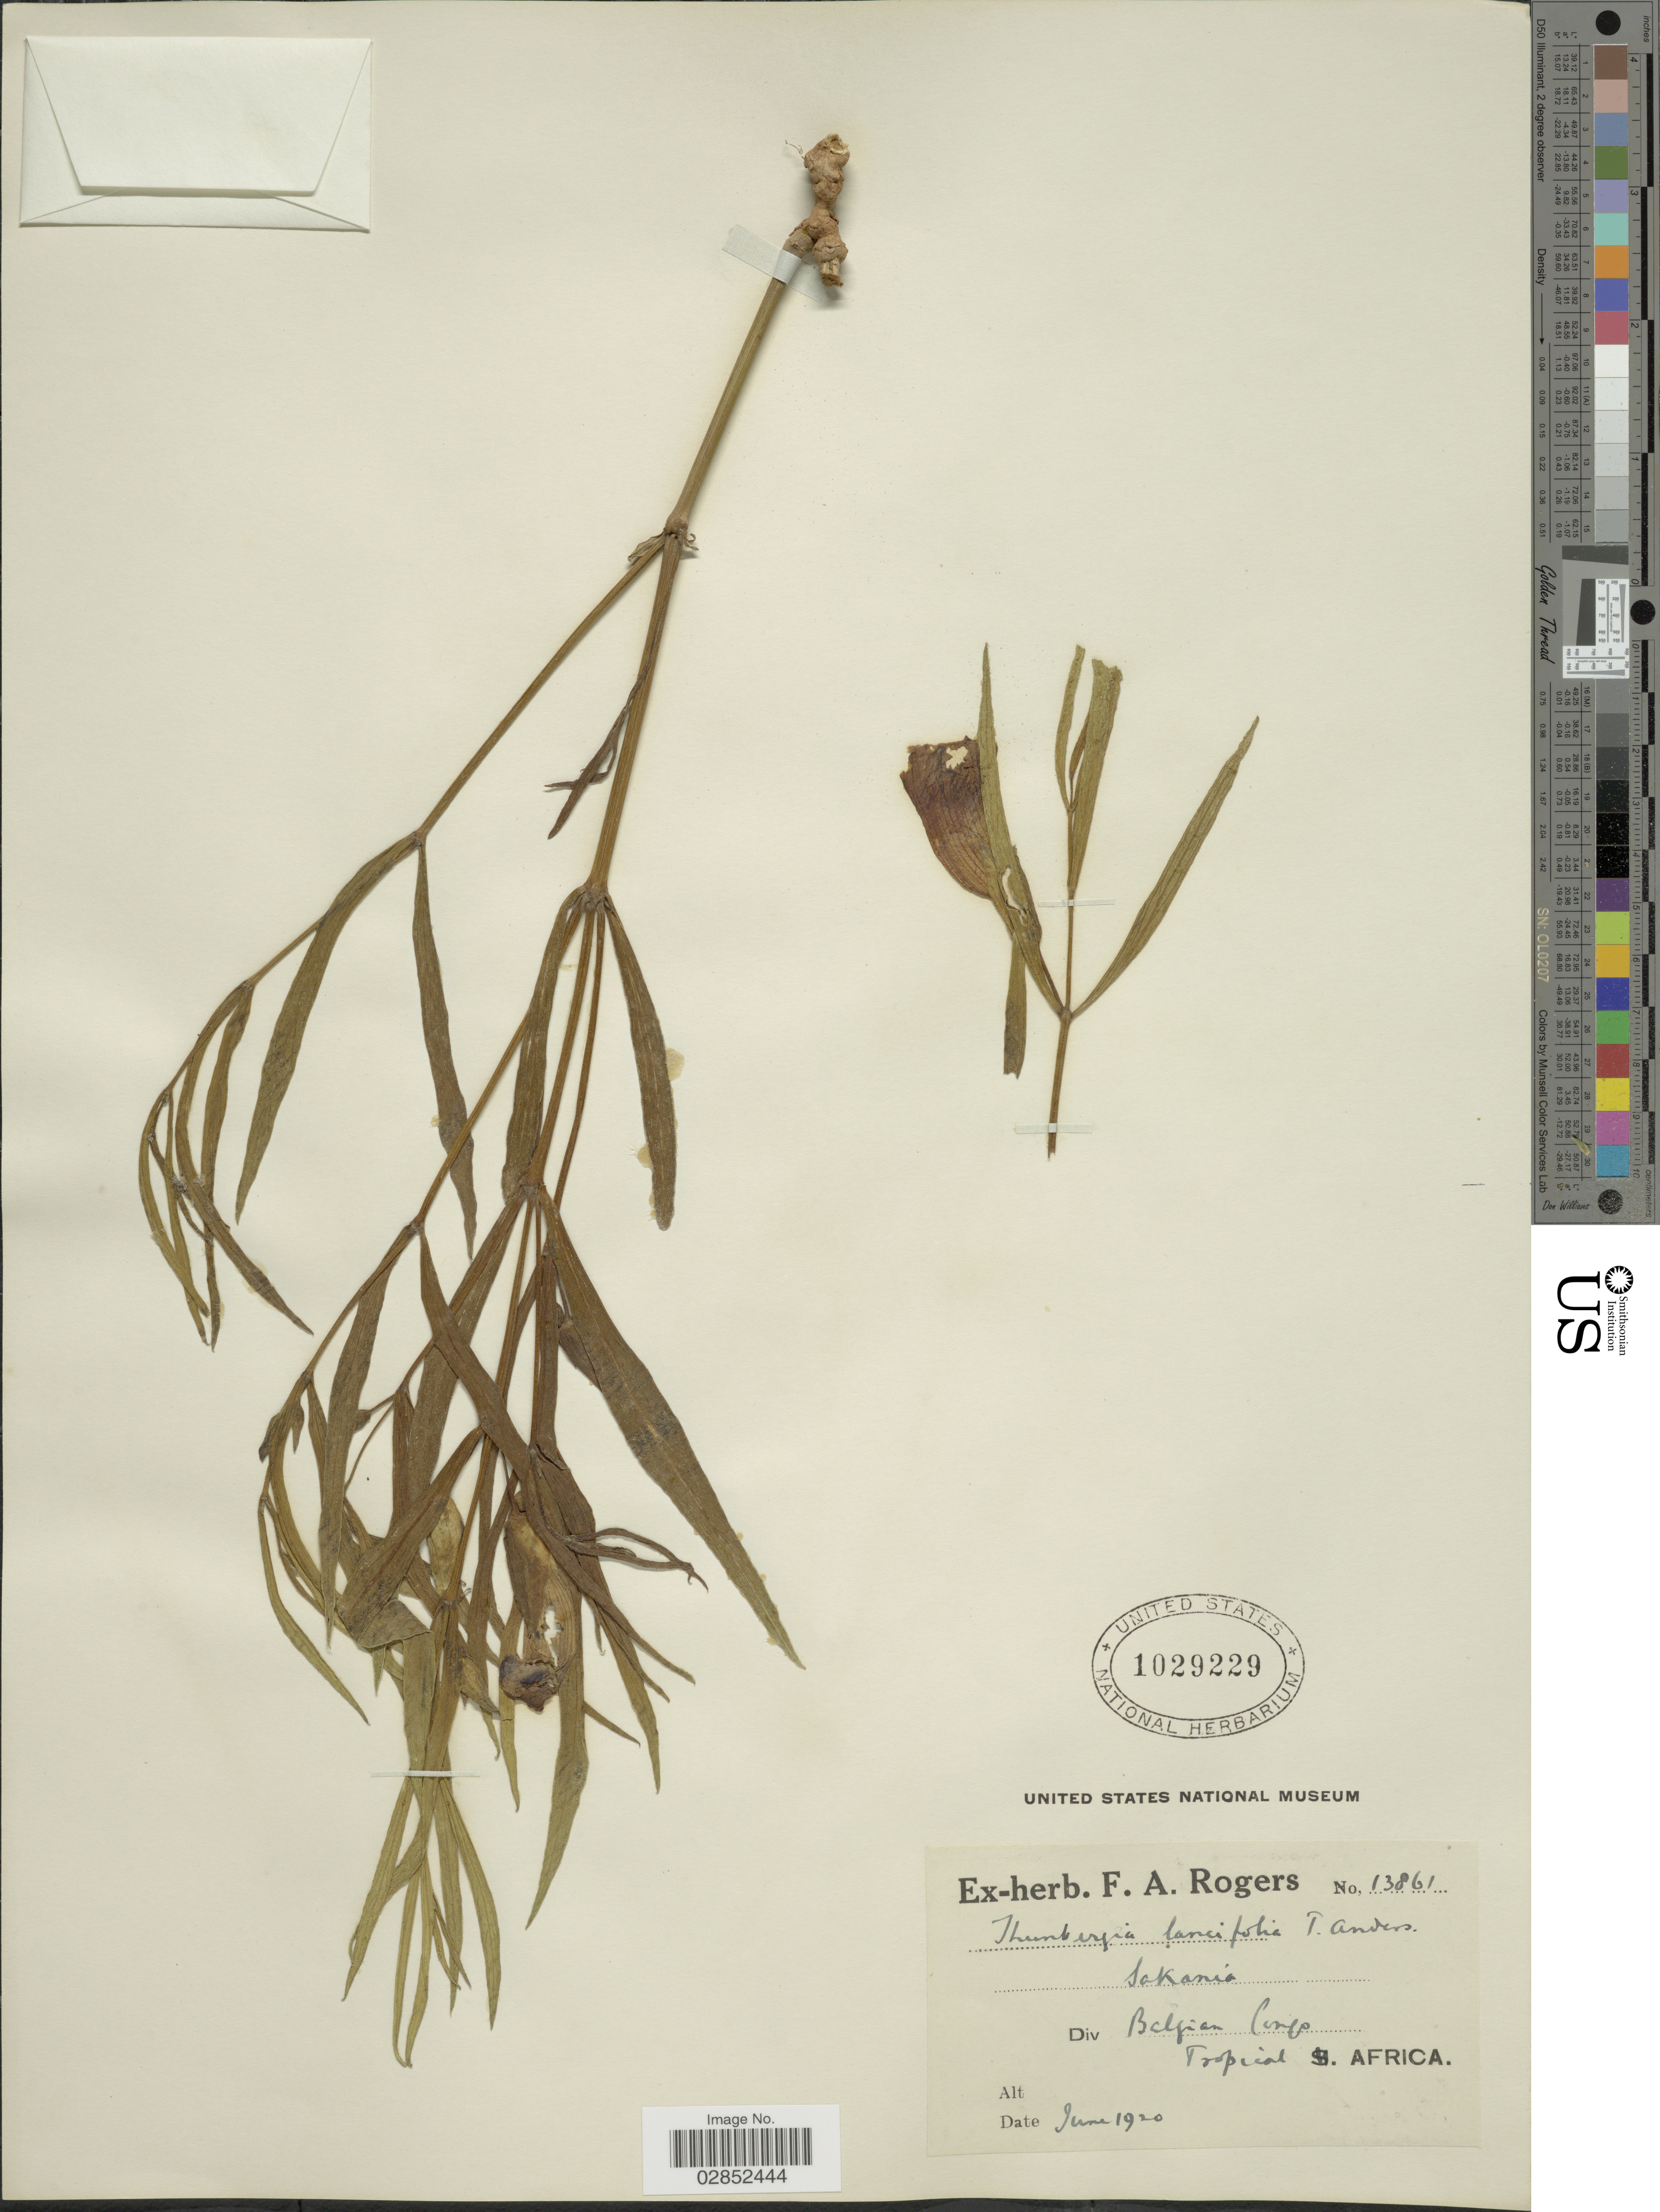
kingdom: Plantae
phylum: Tracheophyta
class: Magnoliopsida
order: Lamiales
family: Acanthaceae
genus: Thunbergia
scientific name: Thunbergia lancifolia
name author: T. Anderson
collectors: ex herb. F. A. Rogers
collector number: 13861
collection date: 1920-06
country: Congo, Democratic Republic of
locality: Sakania, Div. Belgian Congo. Tropical Africa.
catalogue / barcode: US 1029229